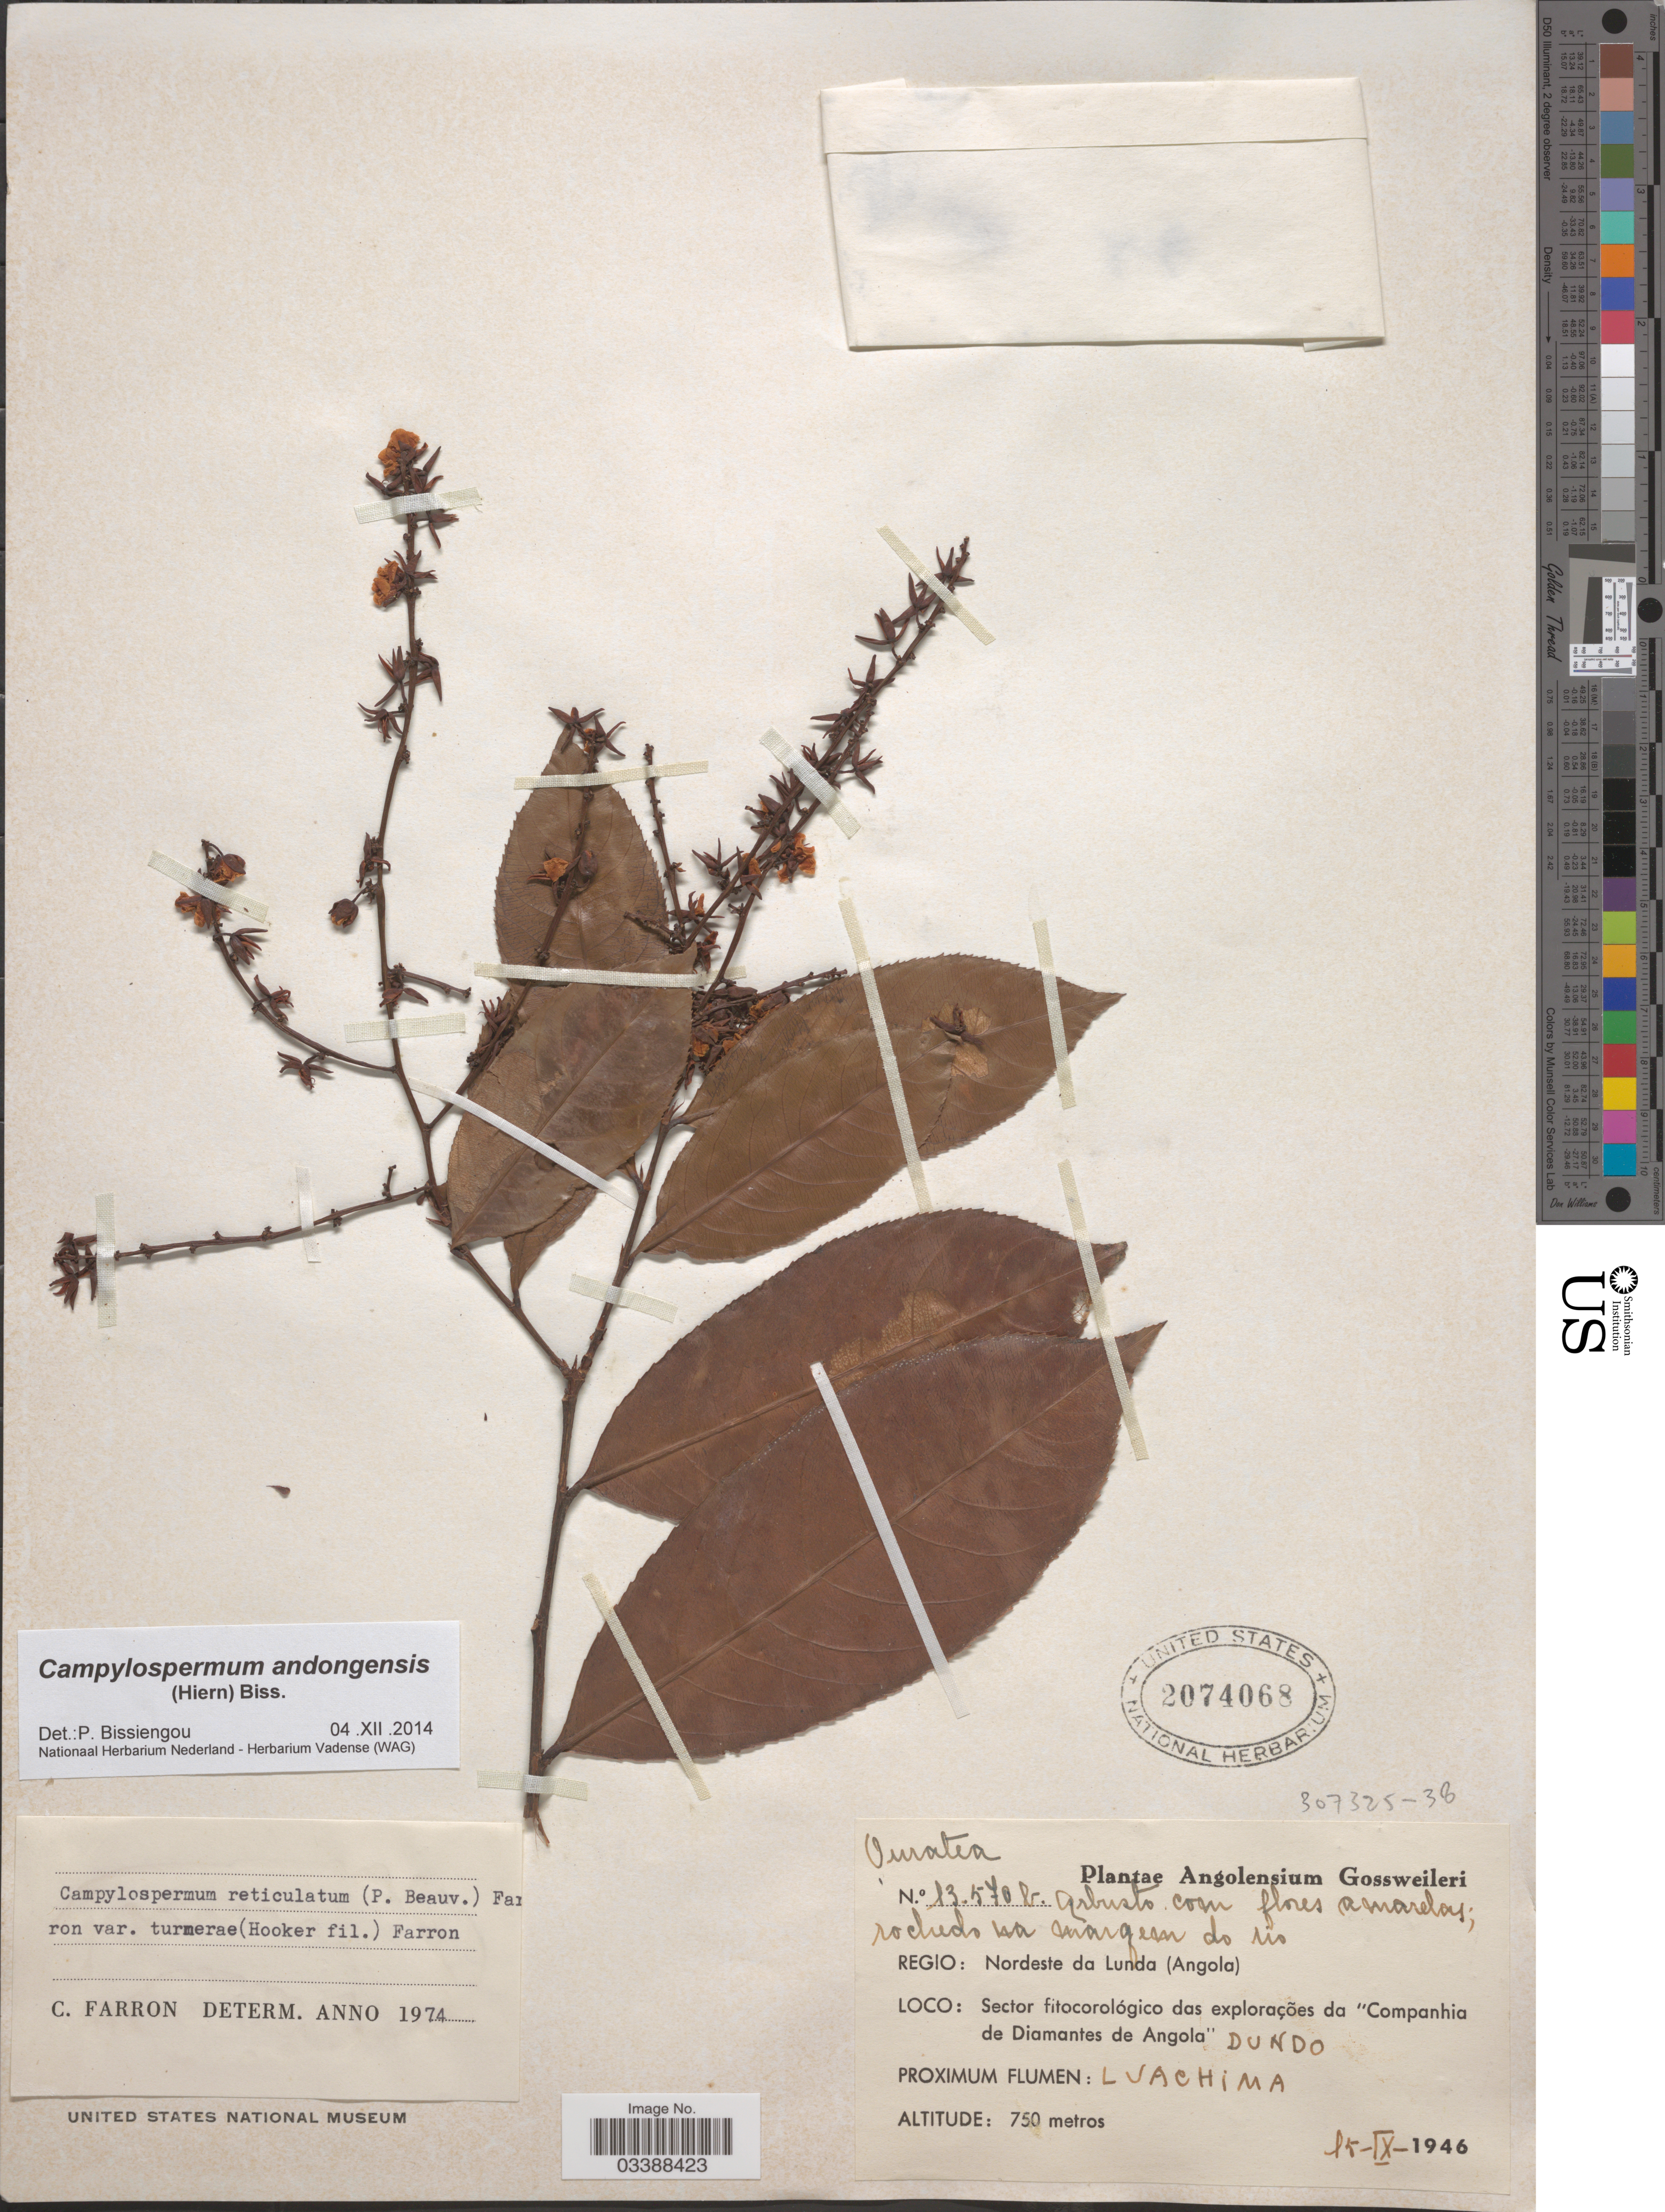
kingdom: Plantae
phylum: Tracheophyta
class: Magnoliopsida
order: Malpighiales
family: Ochnaceae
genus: Campylospermum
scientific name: Campylospermum andogensis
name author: (Hiern) Biss.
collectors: -. Gossweiler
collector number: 13578 b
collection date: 1946-09-15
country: Angola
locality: Regio: Nordeste da Lunda. Sector fitocorológica das explorações da "Companhia de Diamantes de Angola" Dundo . Proximum Flumen: Luachima.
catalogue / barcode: US 2074068